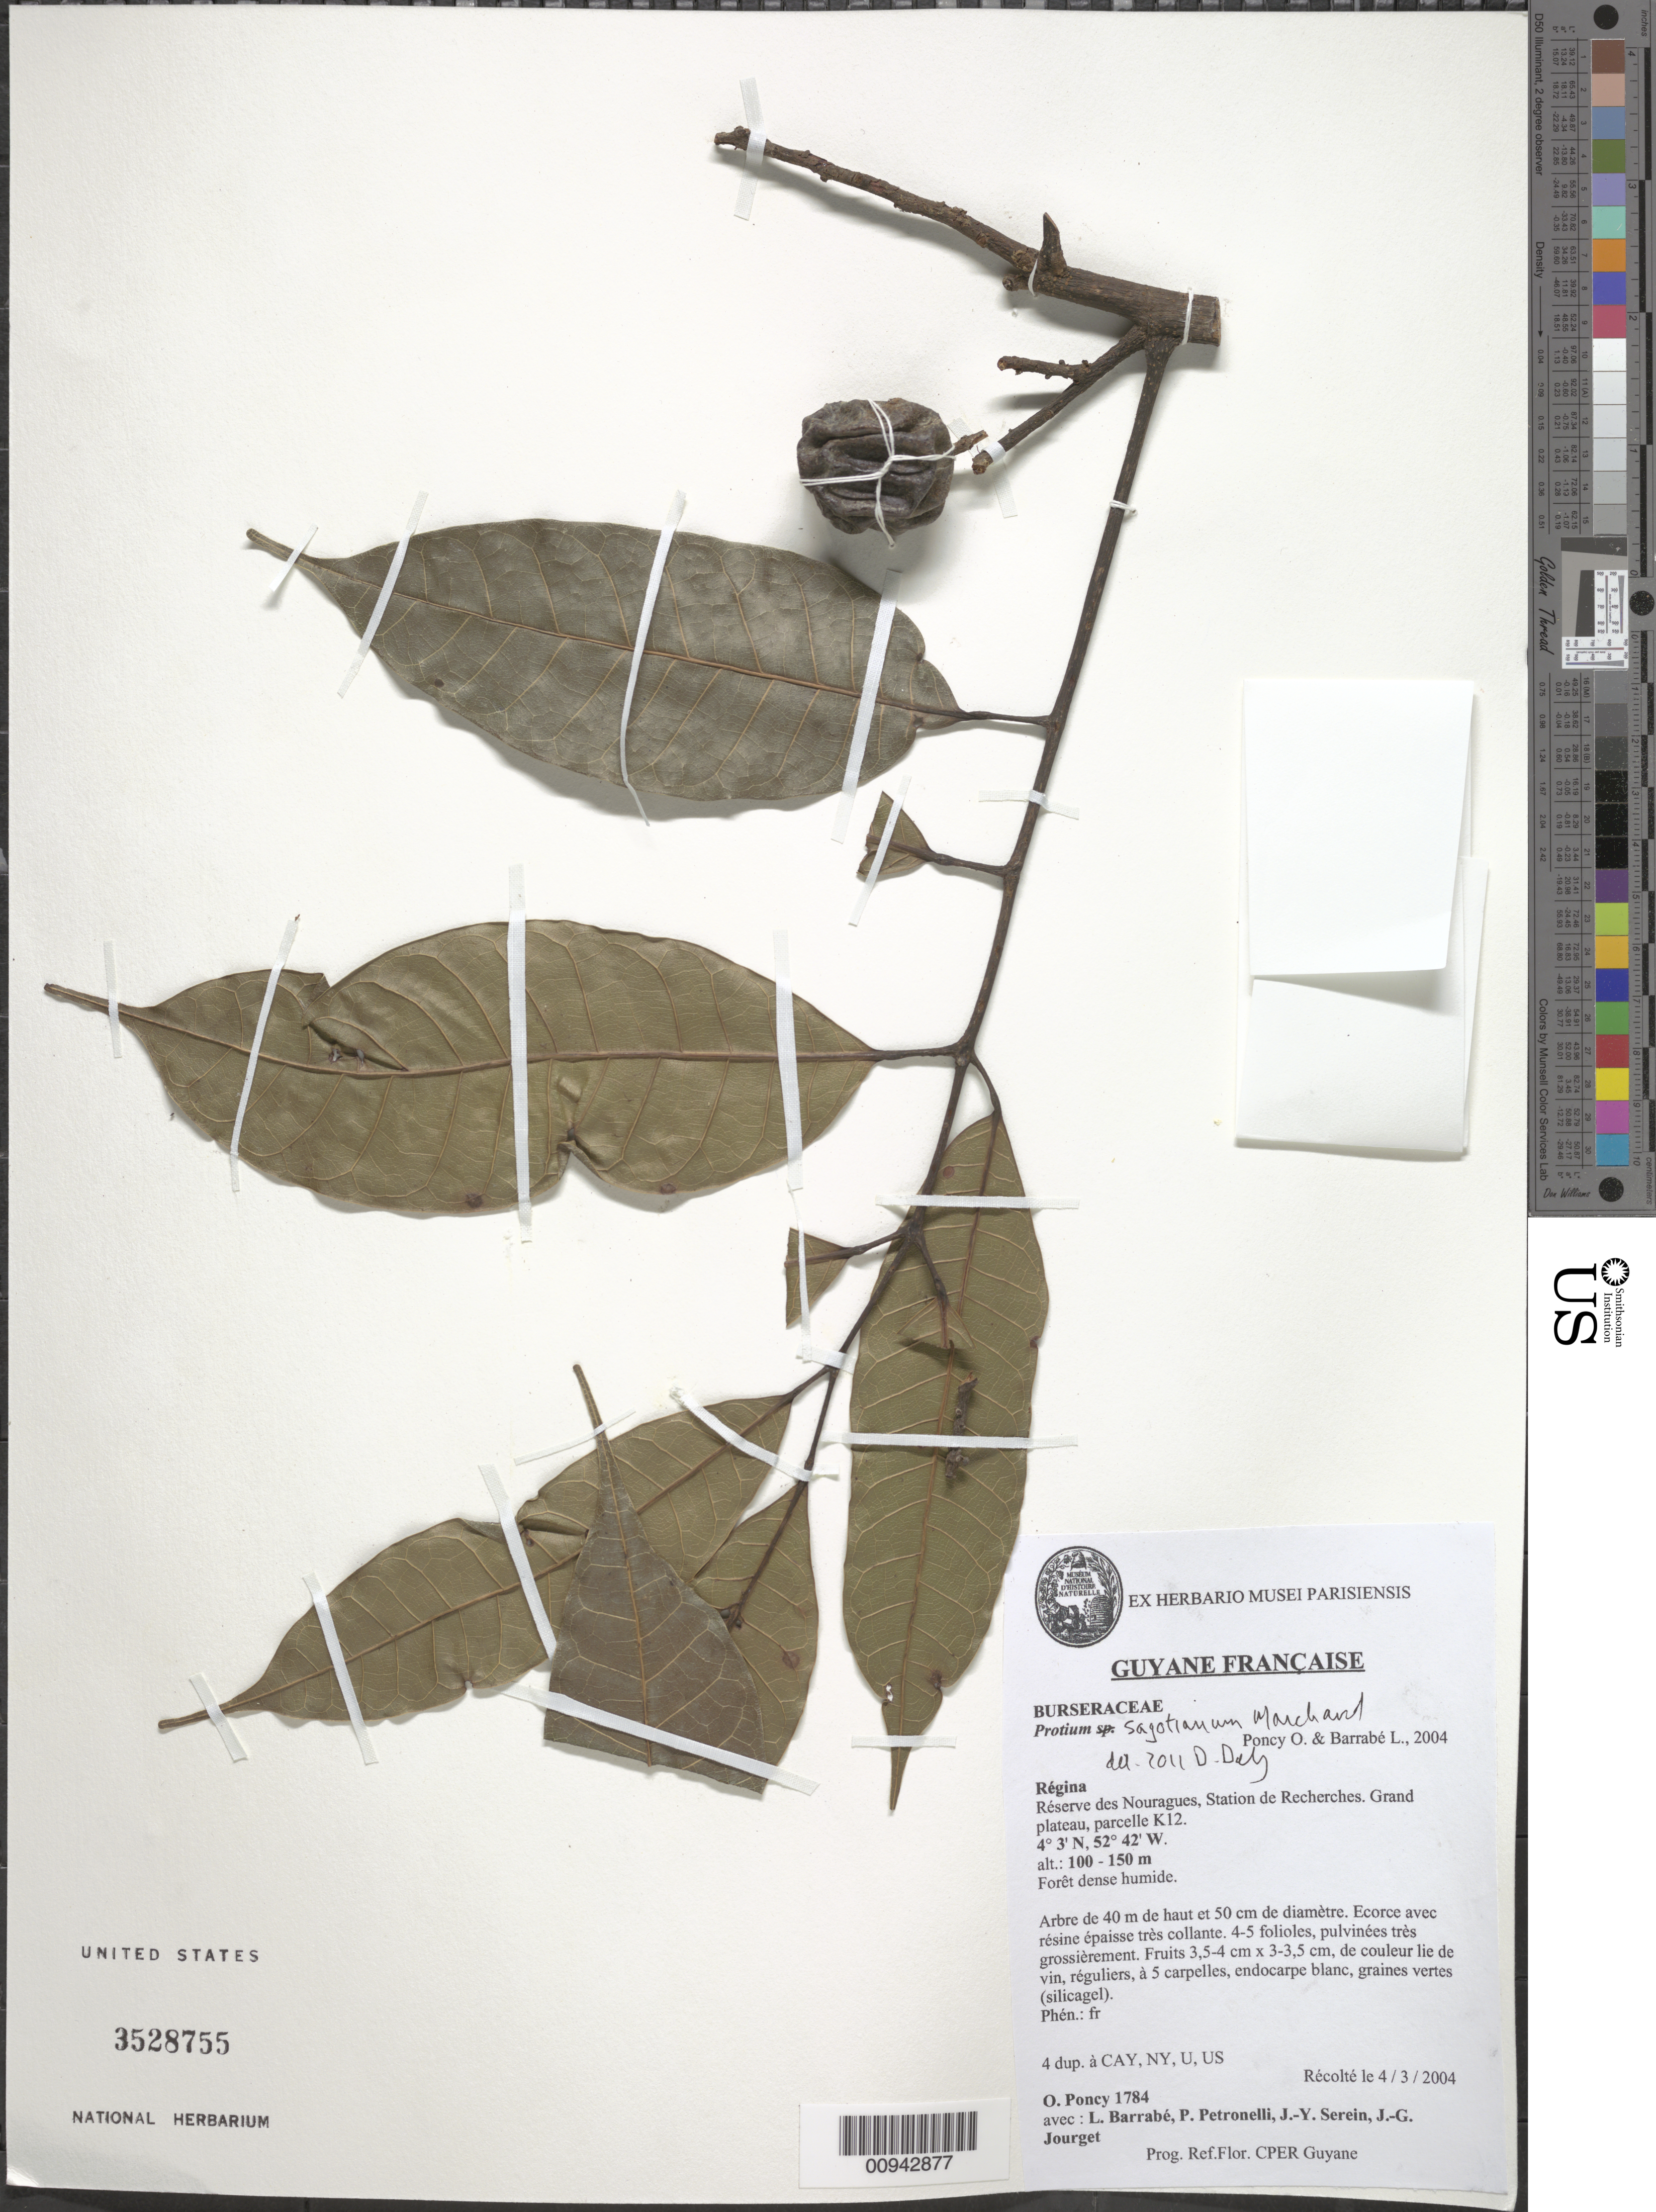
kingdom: Plantae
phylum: Tracheophyta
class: Magnoliopsida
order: Sapindales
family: Burseraceae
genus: Protium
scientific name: Protium sagotianum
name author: Marchand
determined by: Daly, D. C.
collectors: O. Poncy, L. Barrabé, P. Petronelli, J. Serein & J. Jourget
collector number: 1784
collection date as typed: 4-Mar-04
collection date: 2004-03-04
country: French Guiana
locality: Régina, Réserve des Nouragues, Station de Recherches. Grand plateau, parcelle K12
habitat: Foret dense humide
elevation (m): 100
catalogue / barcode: US 3528755